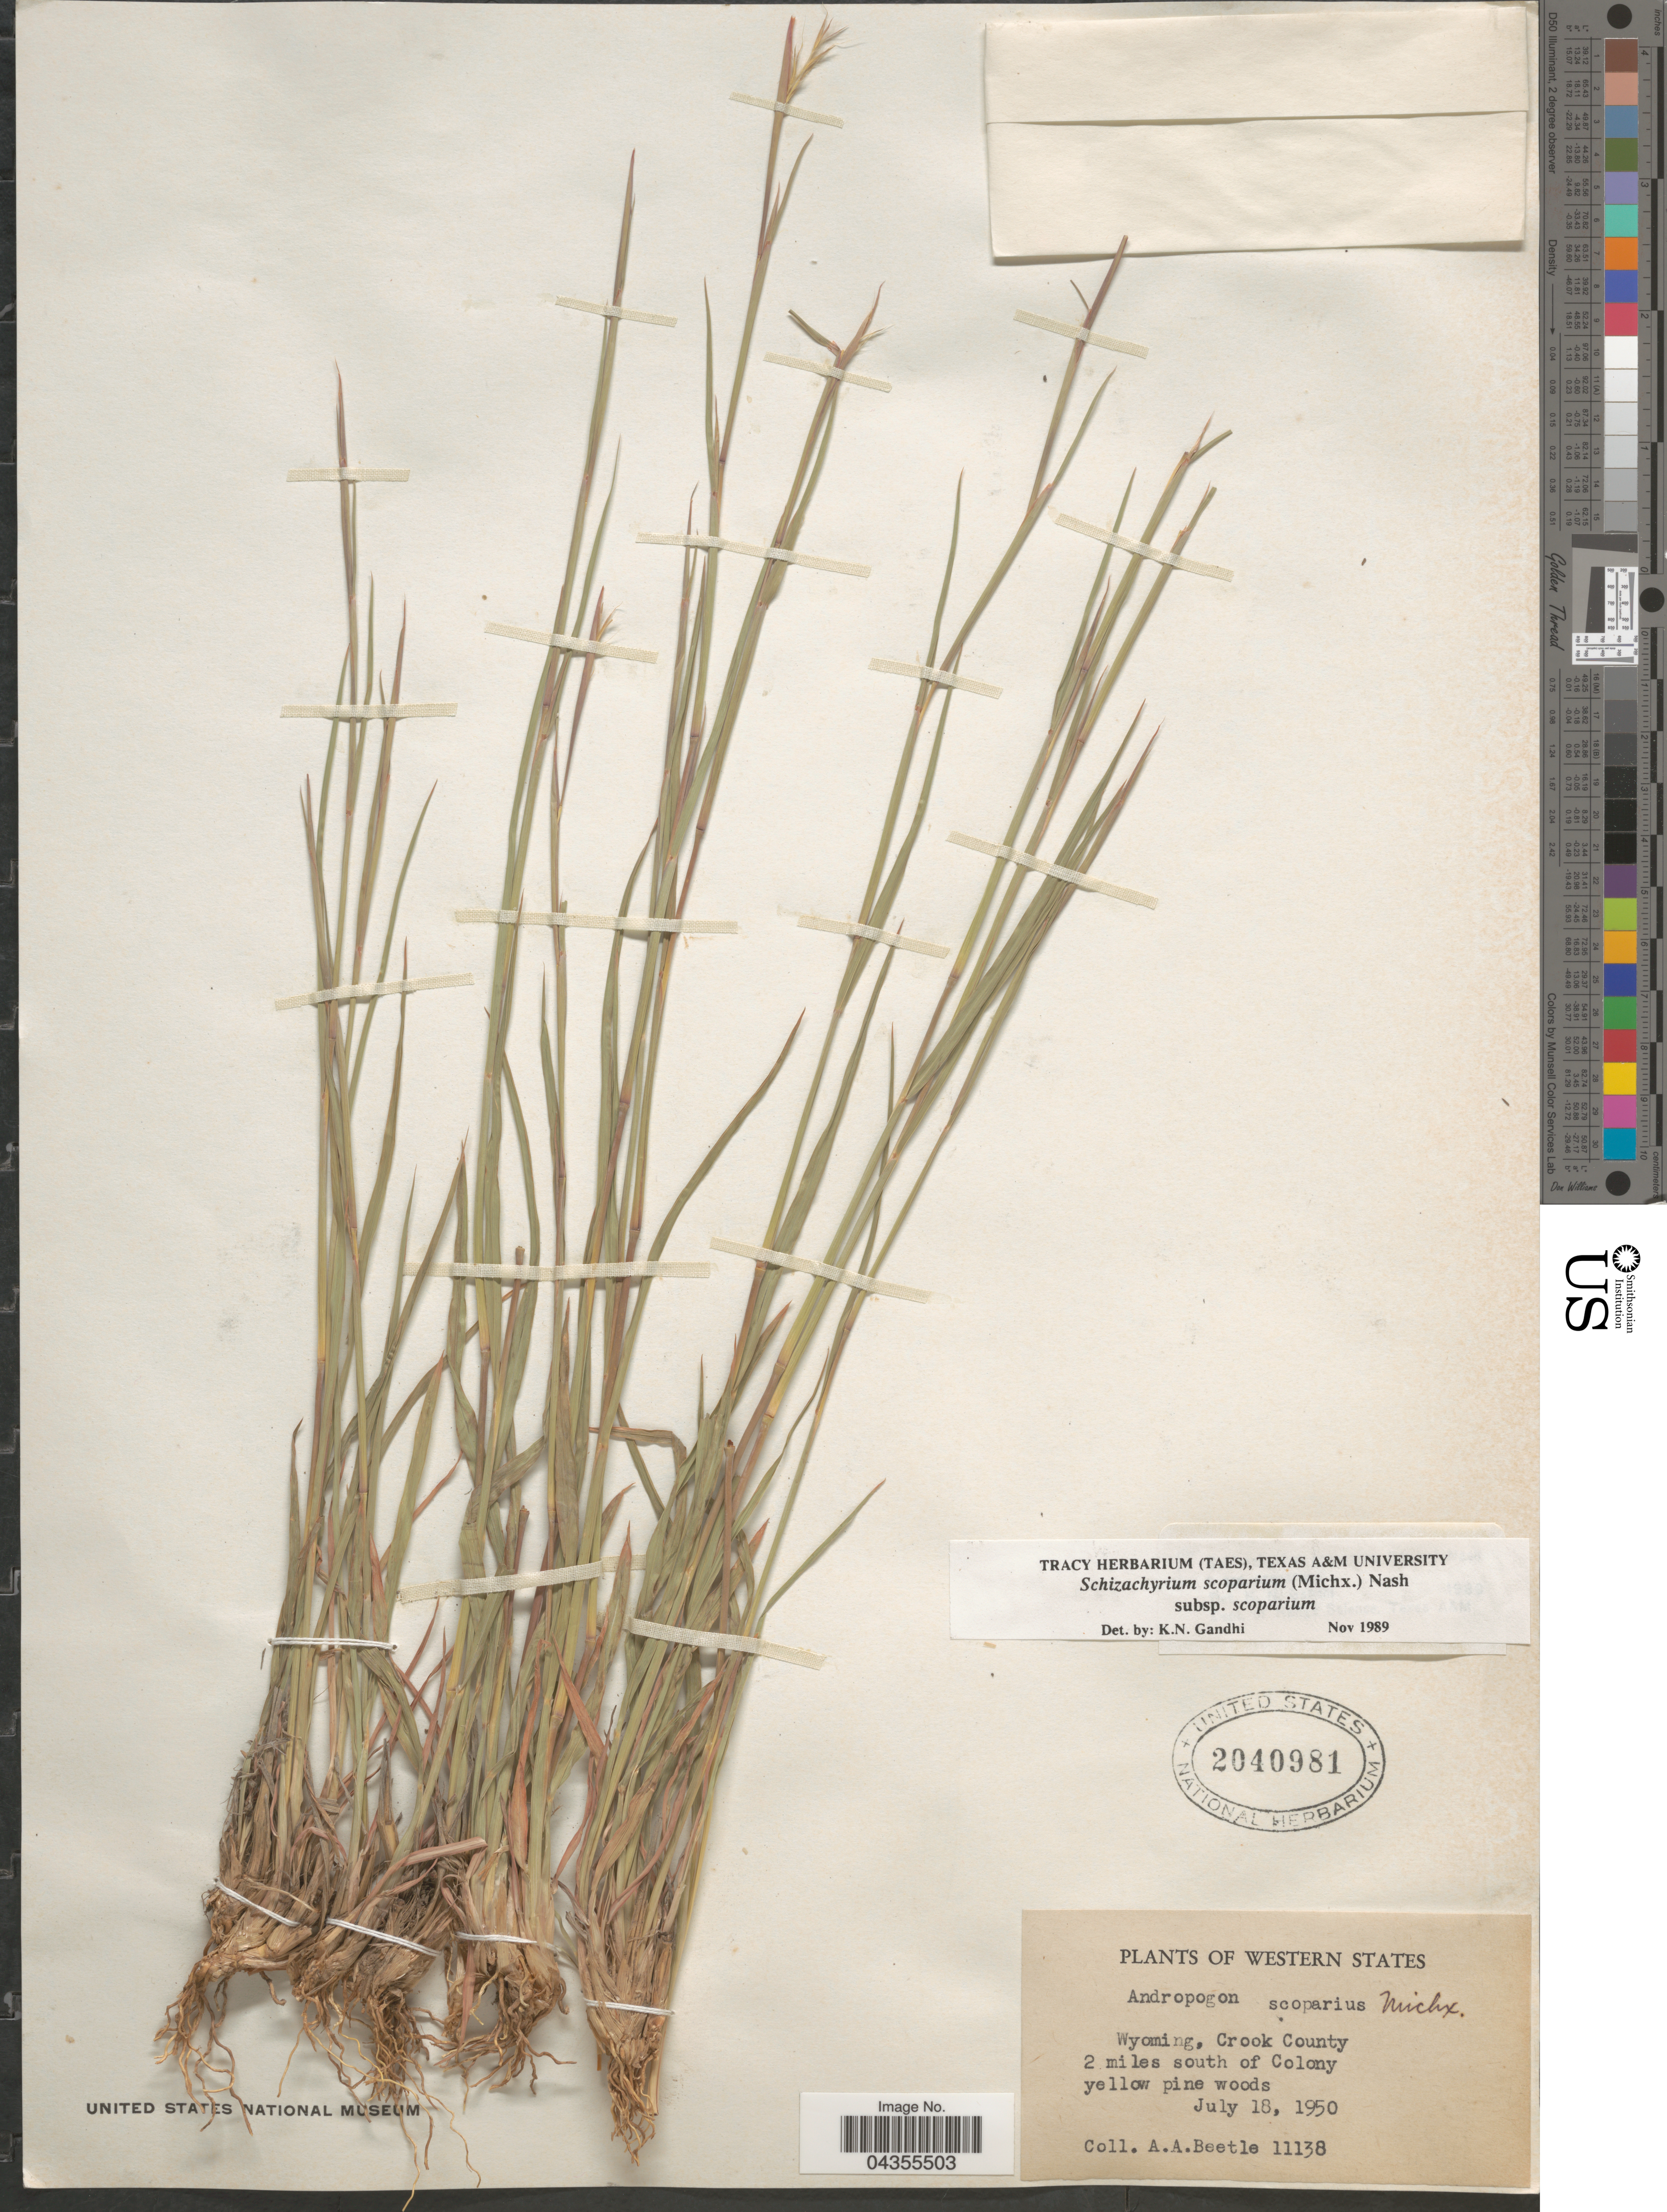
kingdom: Plantae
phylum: Tracheophyta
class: Liliopsida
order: Poales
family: Poaceae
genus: Schizachyrium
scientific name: Schizachyrium scoparium var. scoparium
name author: (Michx.) Nash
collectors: A. A. Beetle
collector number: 11138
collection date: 1950-07-18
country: United States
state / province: Wyoming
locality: Western States. Crook County 2 miles south of Colony.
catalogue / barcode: US 2040981